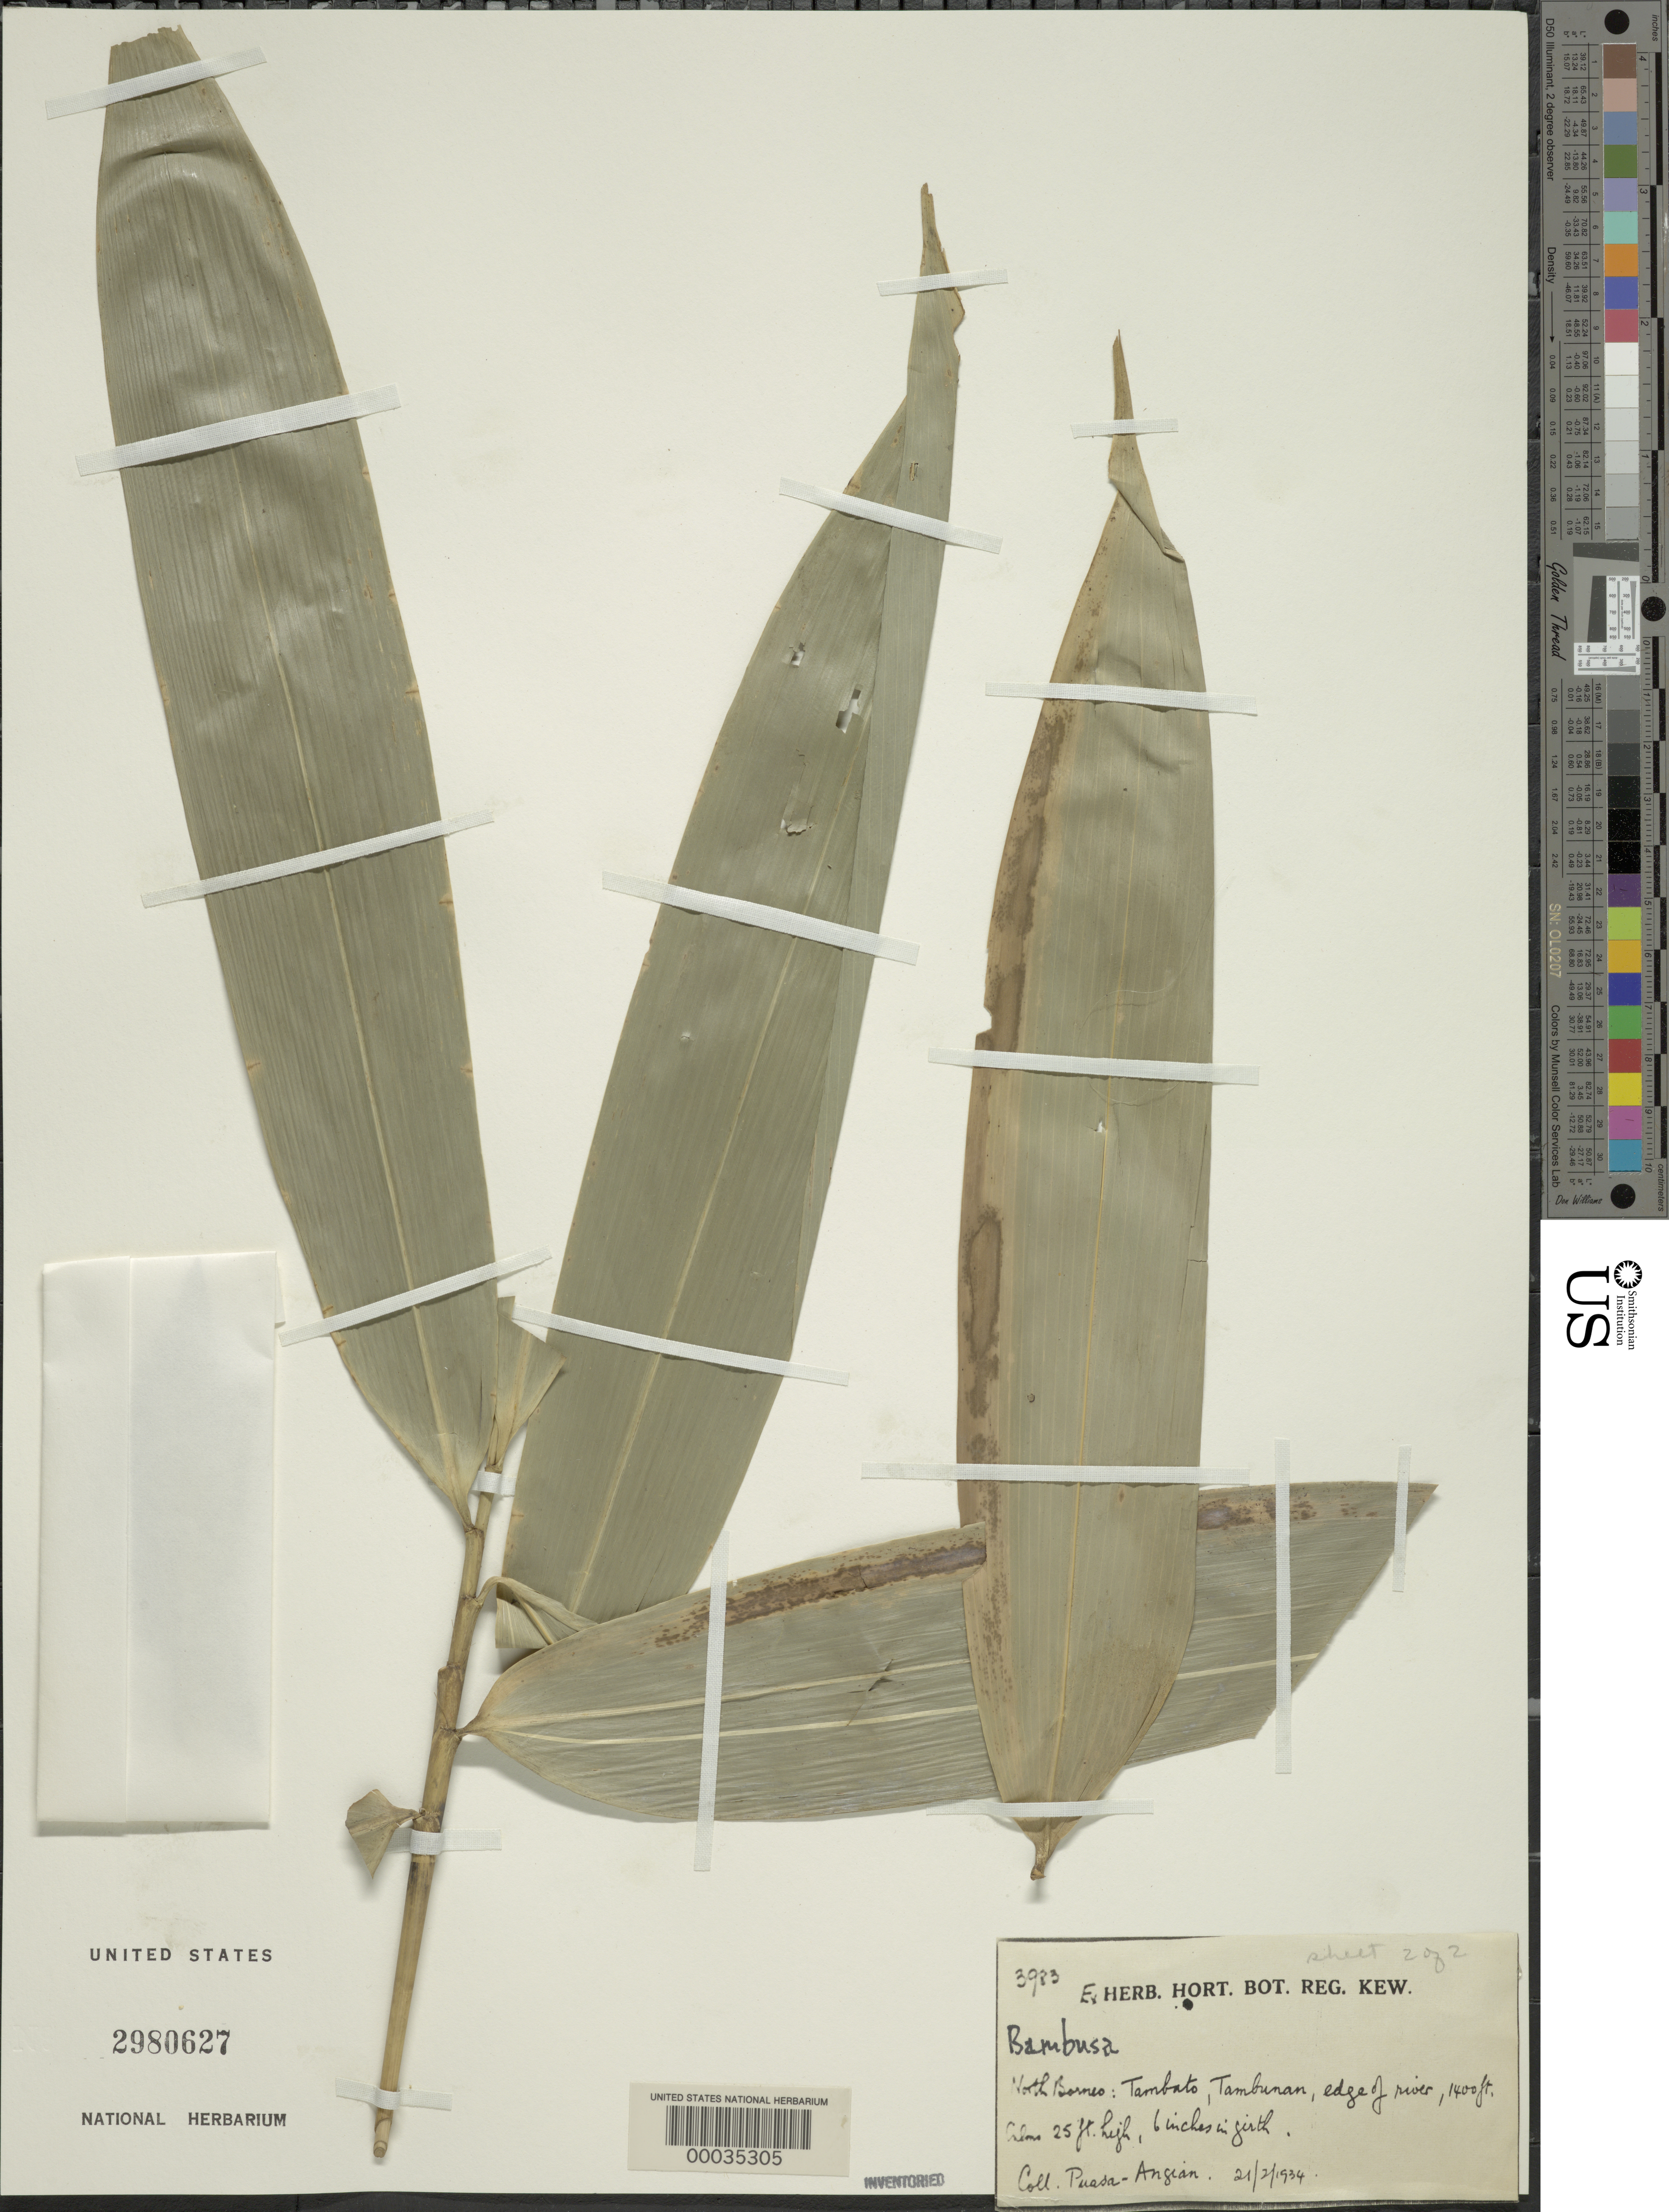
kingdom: Plantae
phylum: Tracheophyta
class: Liliopsida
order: Poales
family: Poaceae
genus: Bambusa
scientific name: Bambusa sp.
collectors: -. Puasa-angian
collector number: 3983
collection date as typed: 21 Feb 1934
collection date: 1934-02-21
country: Brunei / Indonesia / Malaysia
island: Borneo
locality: North Borneo: Tambato, Tambuman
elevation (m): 427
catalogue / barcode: US 2980627